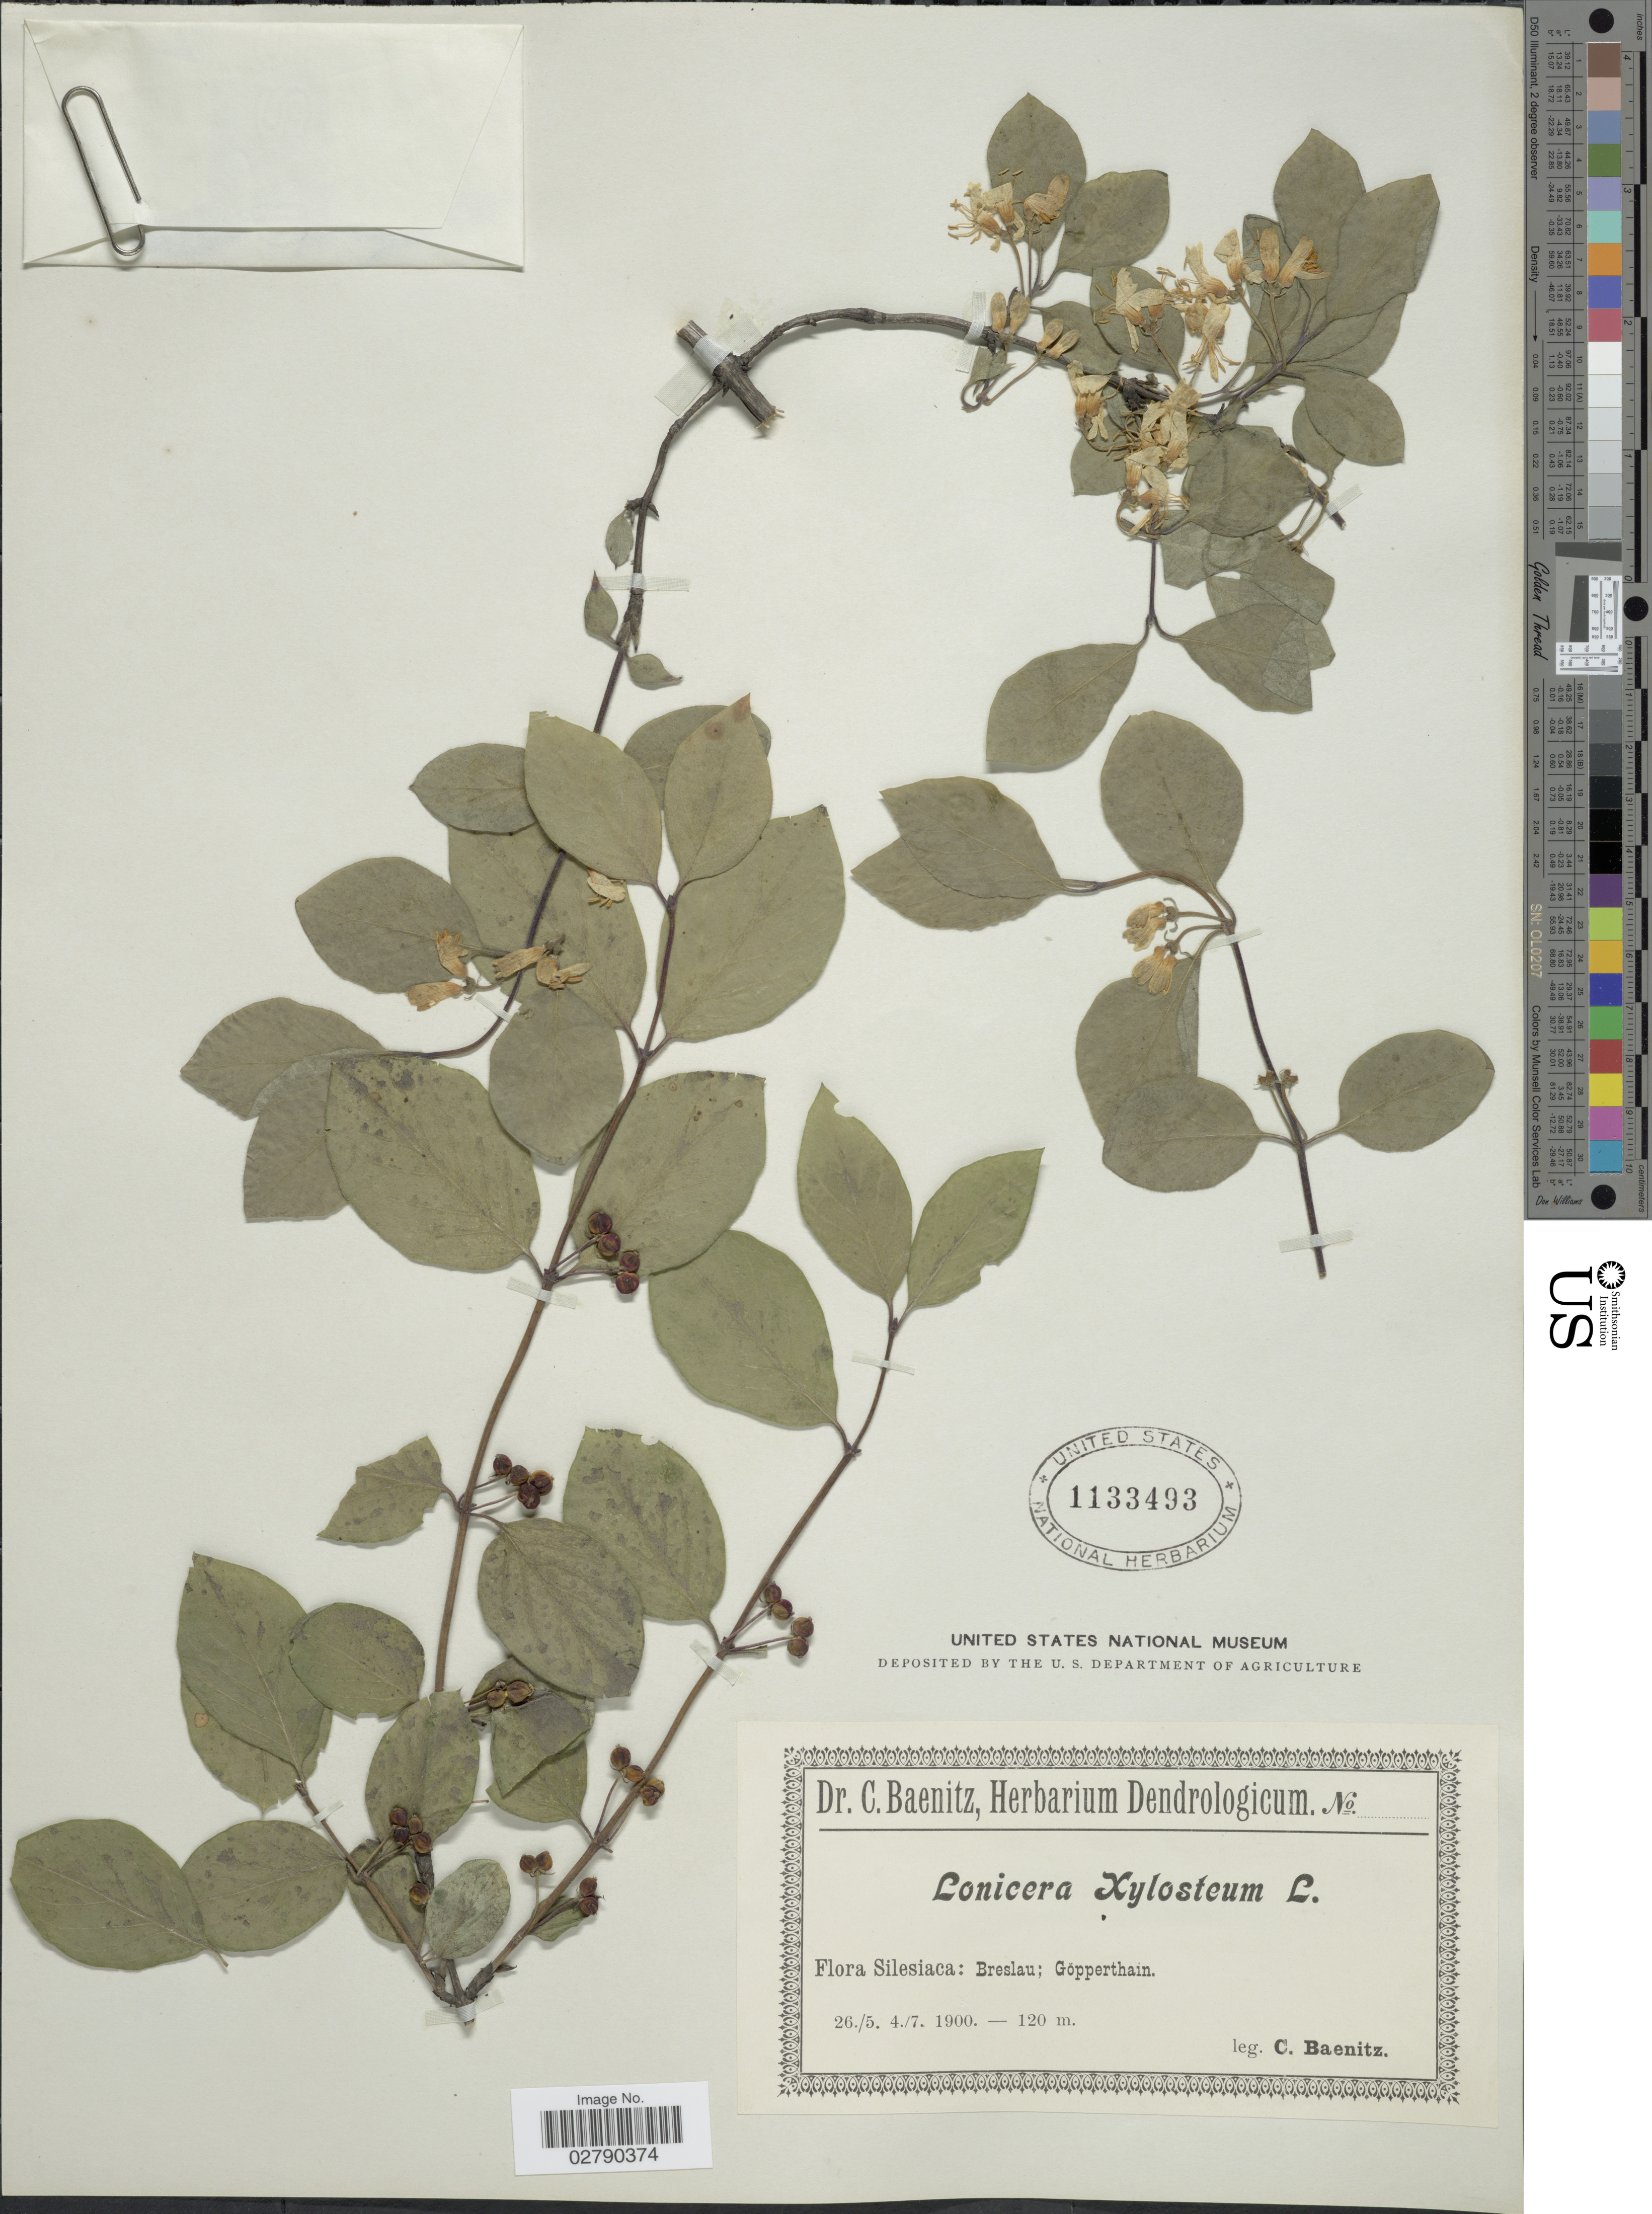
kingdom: Plantae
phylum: Tracheophyta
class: Magnoliopsida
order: Dipsacales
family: Caprifoliaceae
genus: Lonicera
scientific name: Lonicera xylosteum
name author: L.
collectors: C. G. Baenitz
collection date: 1900-05-26/1900-07-04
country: Poland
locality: Silesiaca: Breslau; Göpperthain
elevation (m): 120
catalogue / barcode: US 1133493